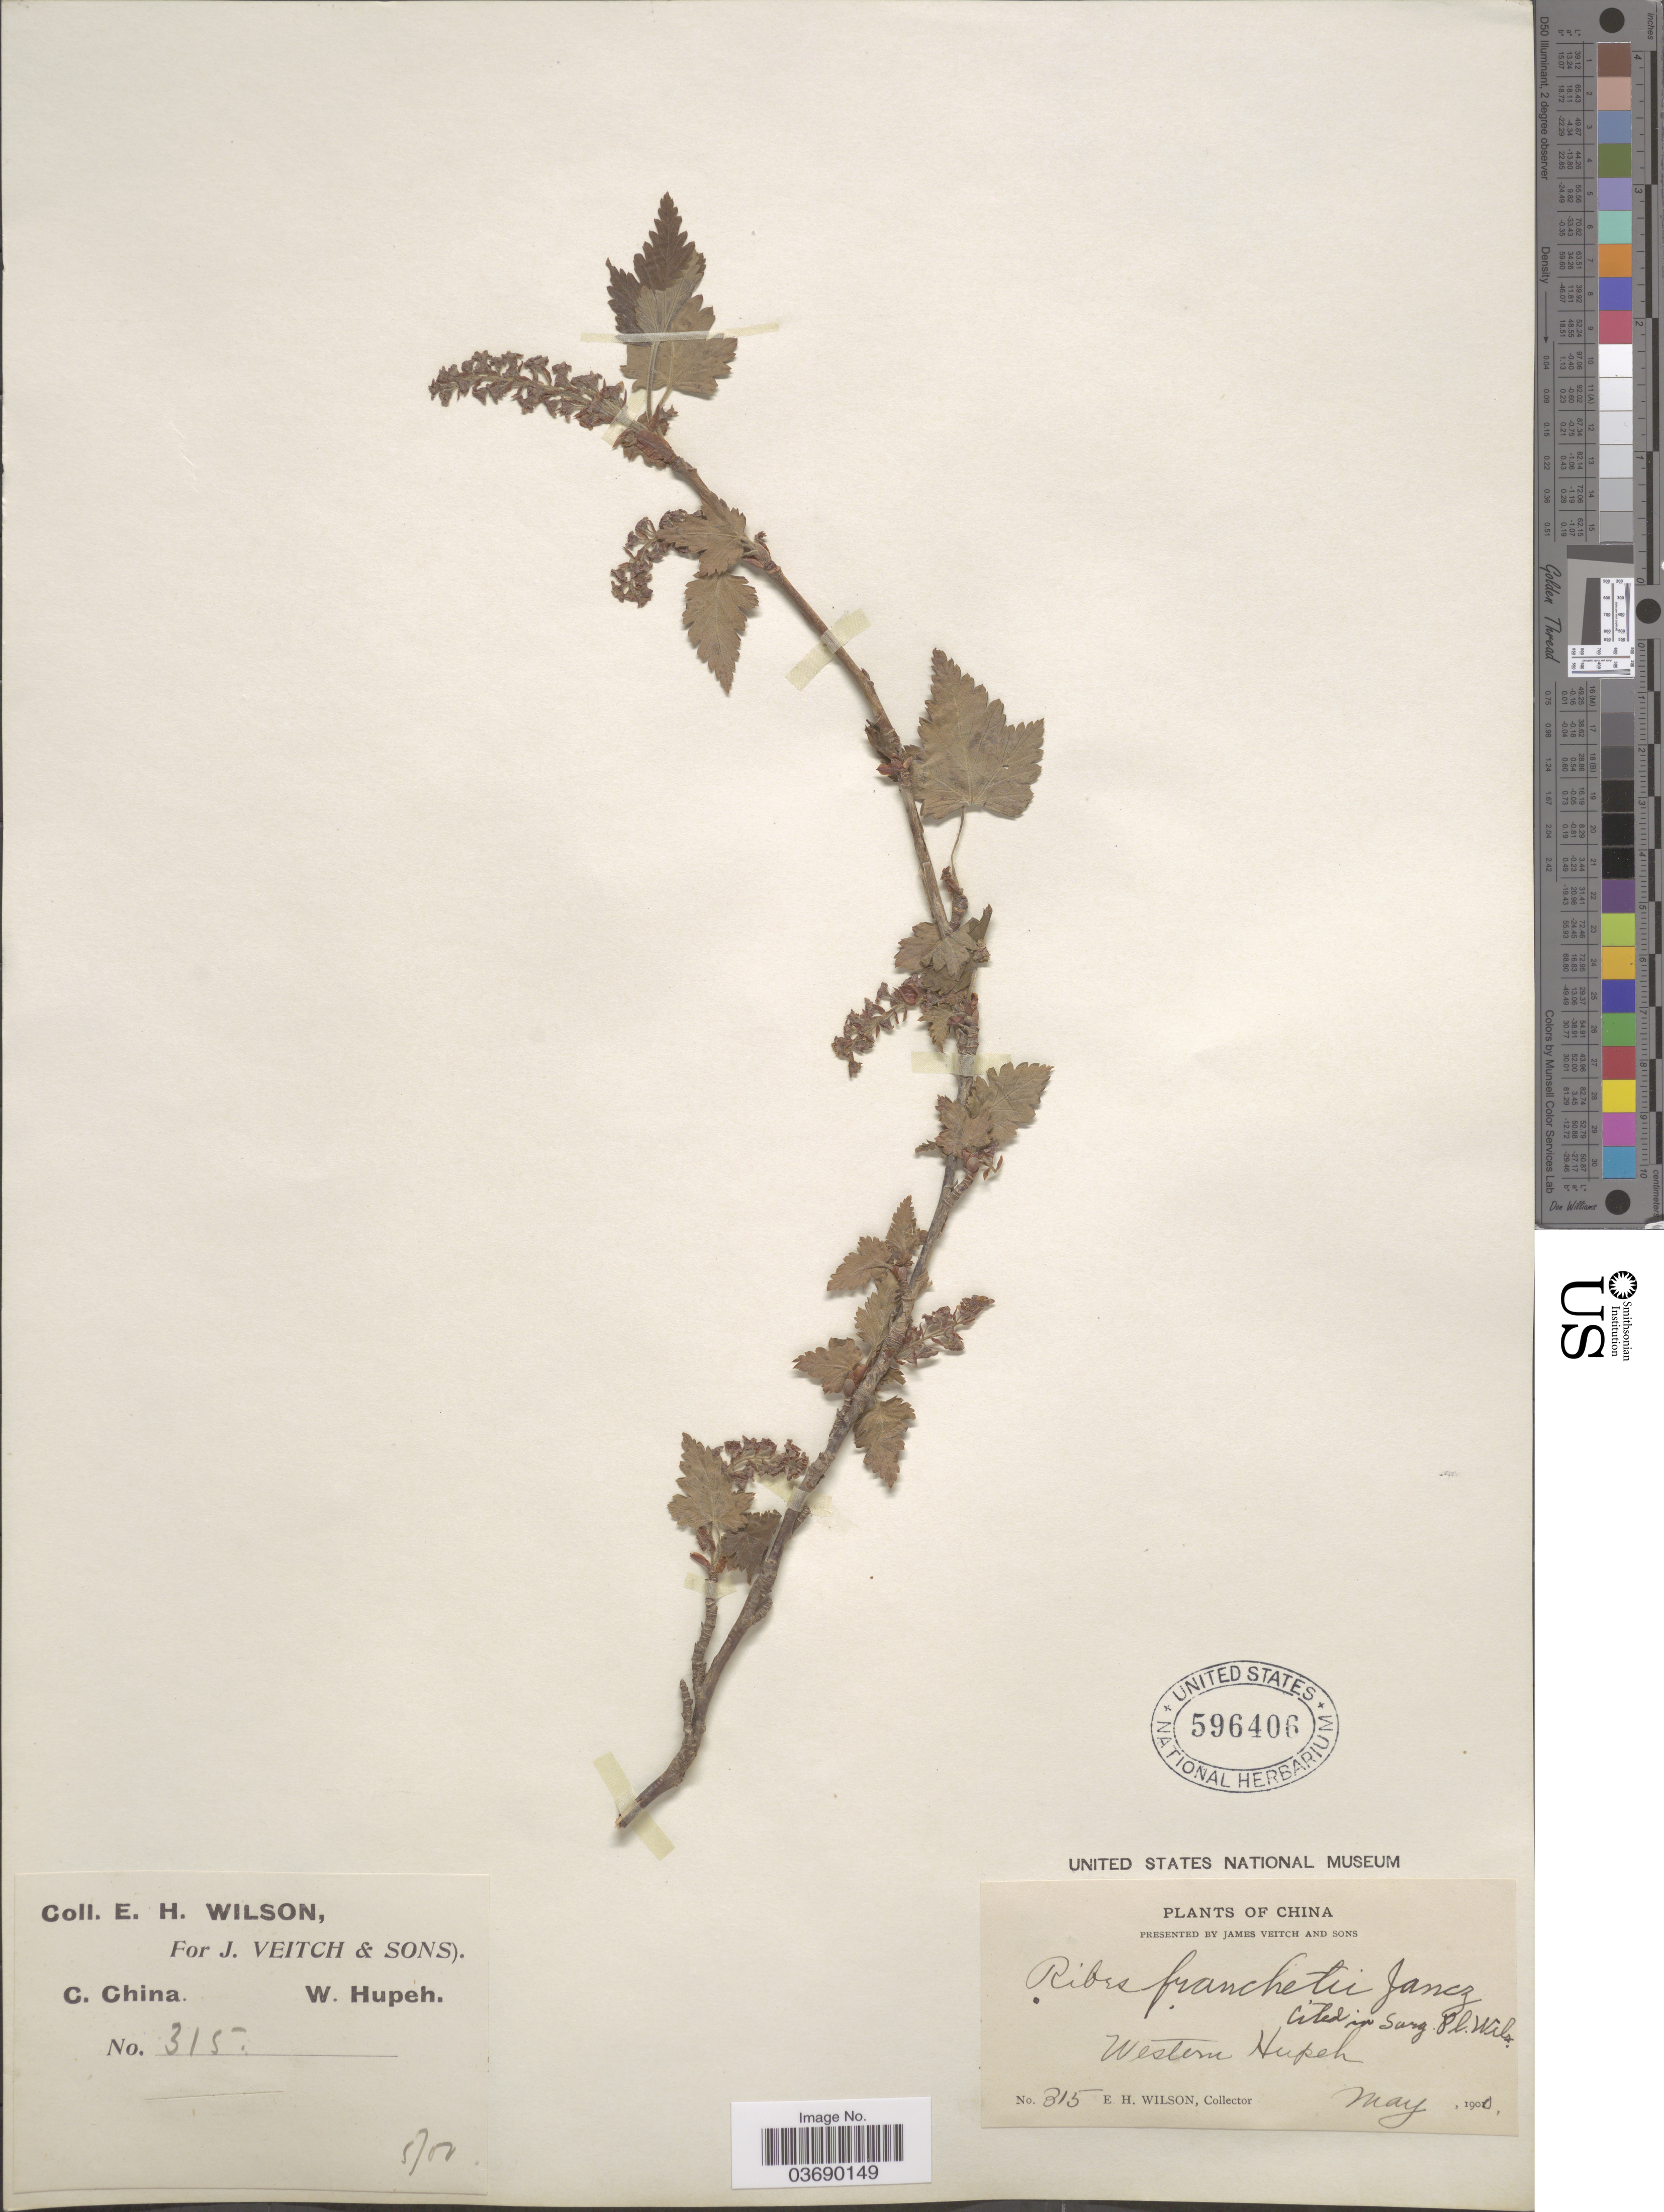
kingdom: Plantae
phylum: Tracheophyta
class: Magnoliopsida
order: Saxifragales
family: Grossulariaceae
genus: Ribes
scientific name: Ribes franchetii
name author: Jancz.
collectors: E. Wilson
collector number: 315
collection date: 1900-05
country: China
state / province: Hubei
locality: Western Hupeh. C. China.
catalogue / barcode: US 596406